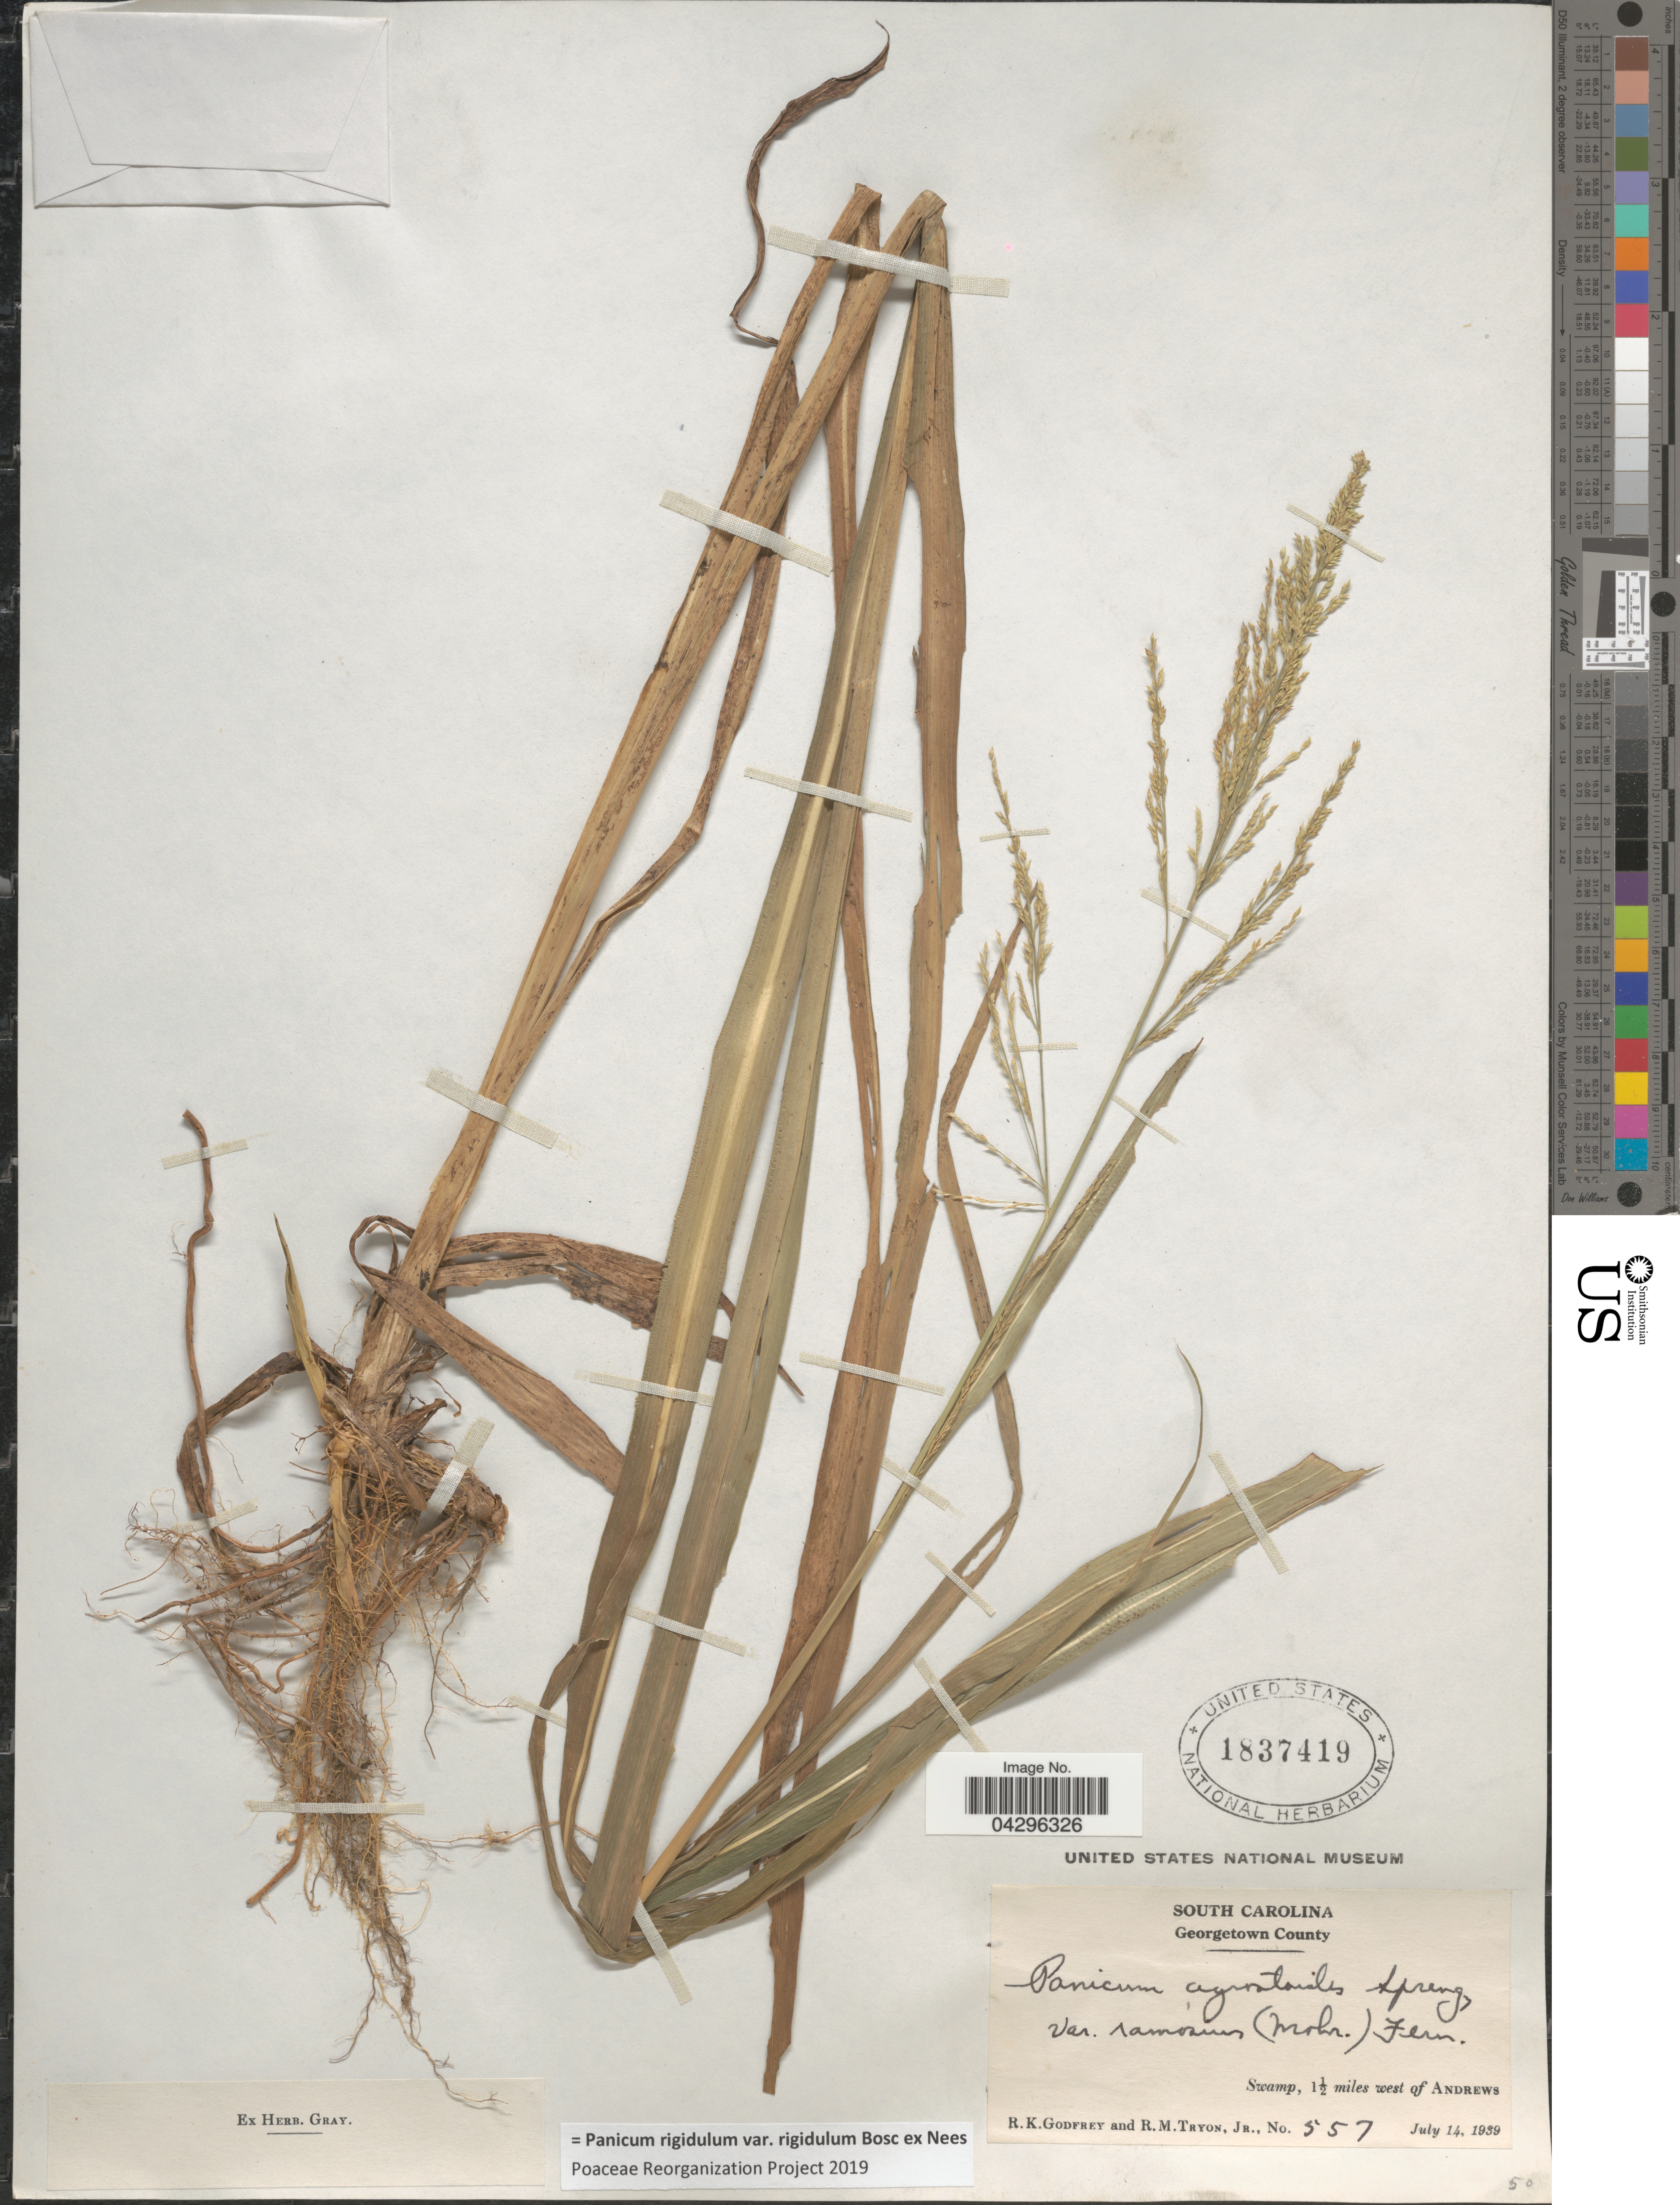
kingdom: Plantae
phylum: Tracheophyta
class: Liliopsida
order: Poales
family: Poaceae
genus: Panicum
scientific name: Panicum rigidulum var. rigidulum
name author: Bosc ex Nees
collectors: R. K. Godfrey & R. M. Tryon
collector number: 557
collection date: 1939-07-14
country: United States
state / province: South Carolina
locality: Georgetown County. Swamp, 1 1/2 miles west of Andrews.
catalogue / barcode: US 1837419